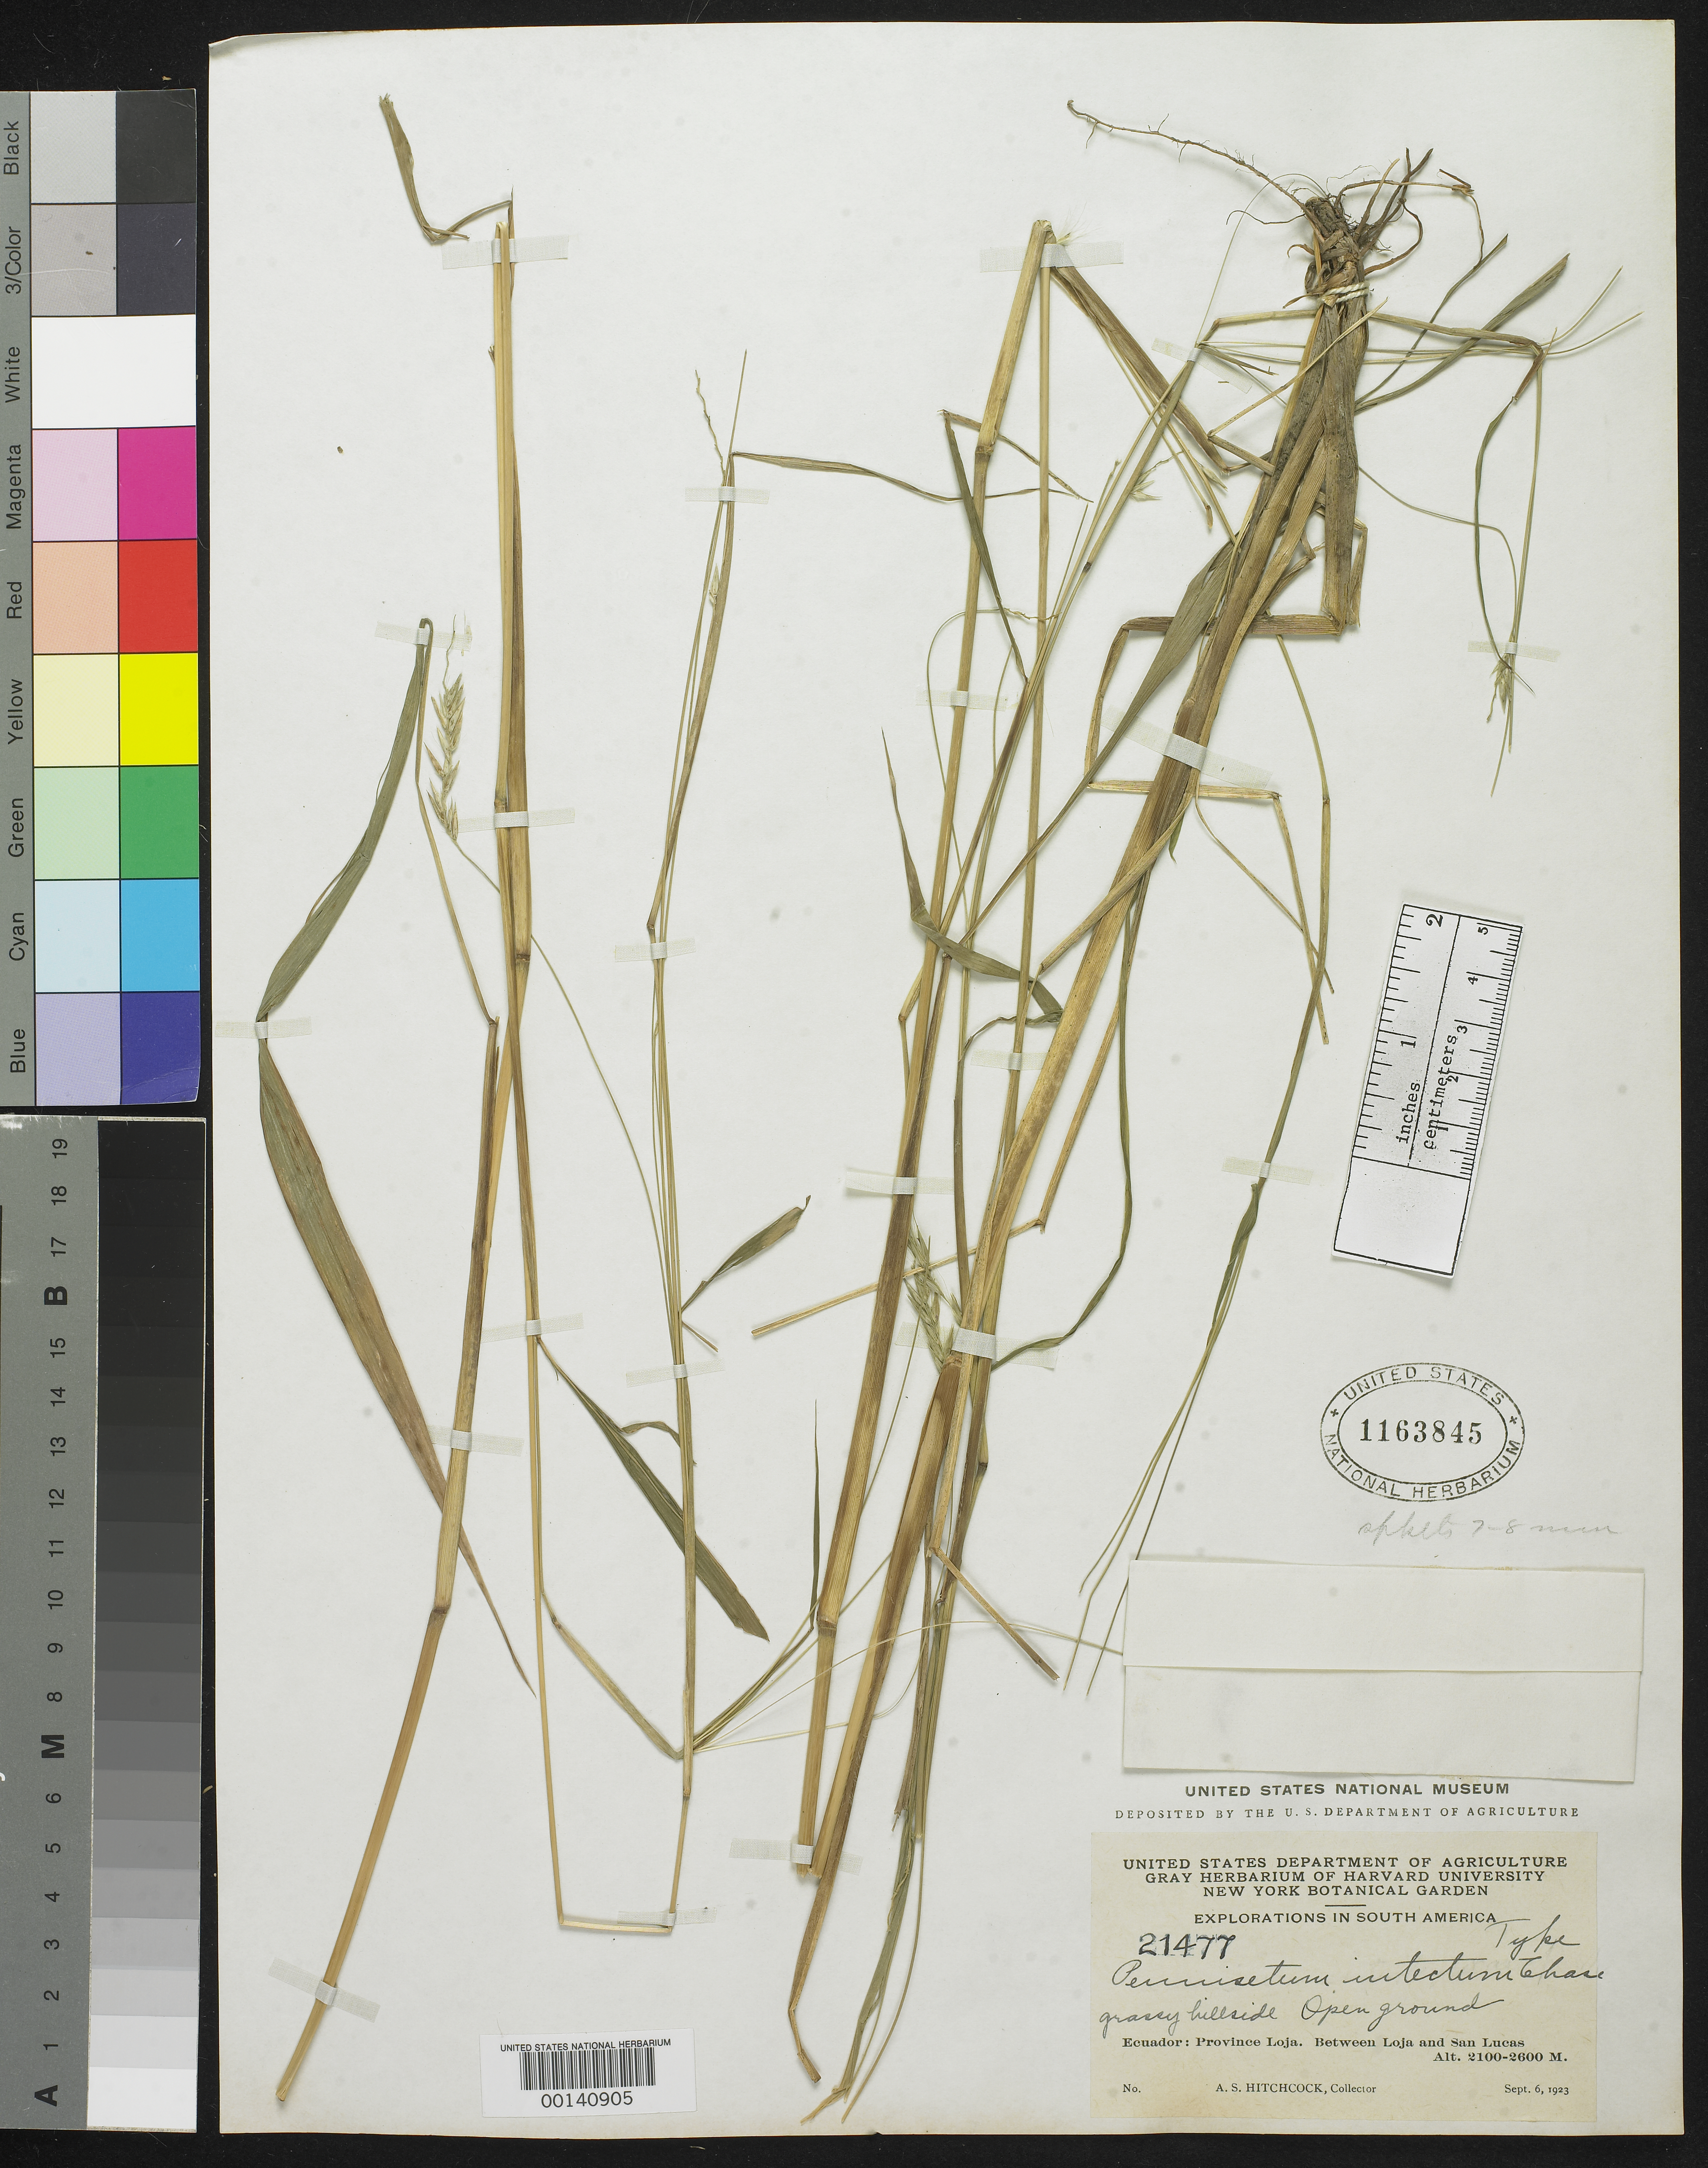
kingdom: Plantae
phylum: Tracheophyta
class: Liliopsida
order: Poales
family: Poaceae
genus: Pennisetum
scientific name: Pennisetum intectum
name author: Chase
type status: Holotype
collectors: A. S. Hitchcock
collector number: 21477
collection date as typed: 06 Sep 1923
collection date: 1923-09-06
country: Ecuador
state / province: Loja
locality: Between Loja & San Lucas.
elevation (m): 2100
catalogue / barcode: US 1163845